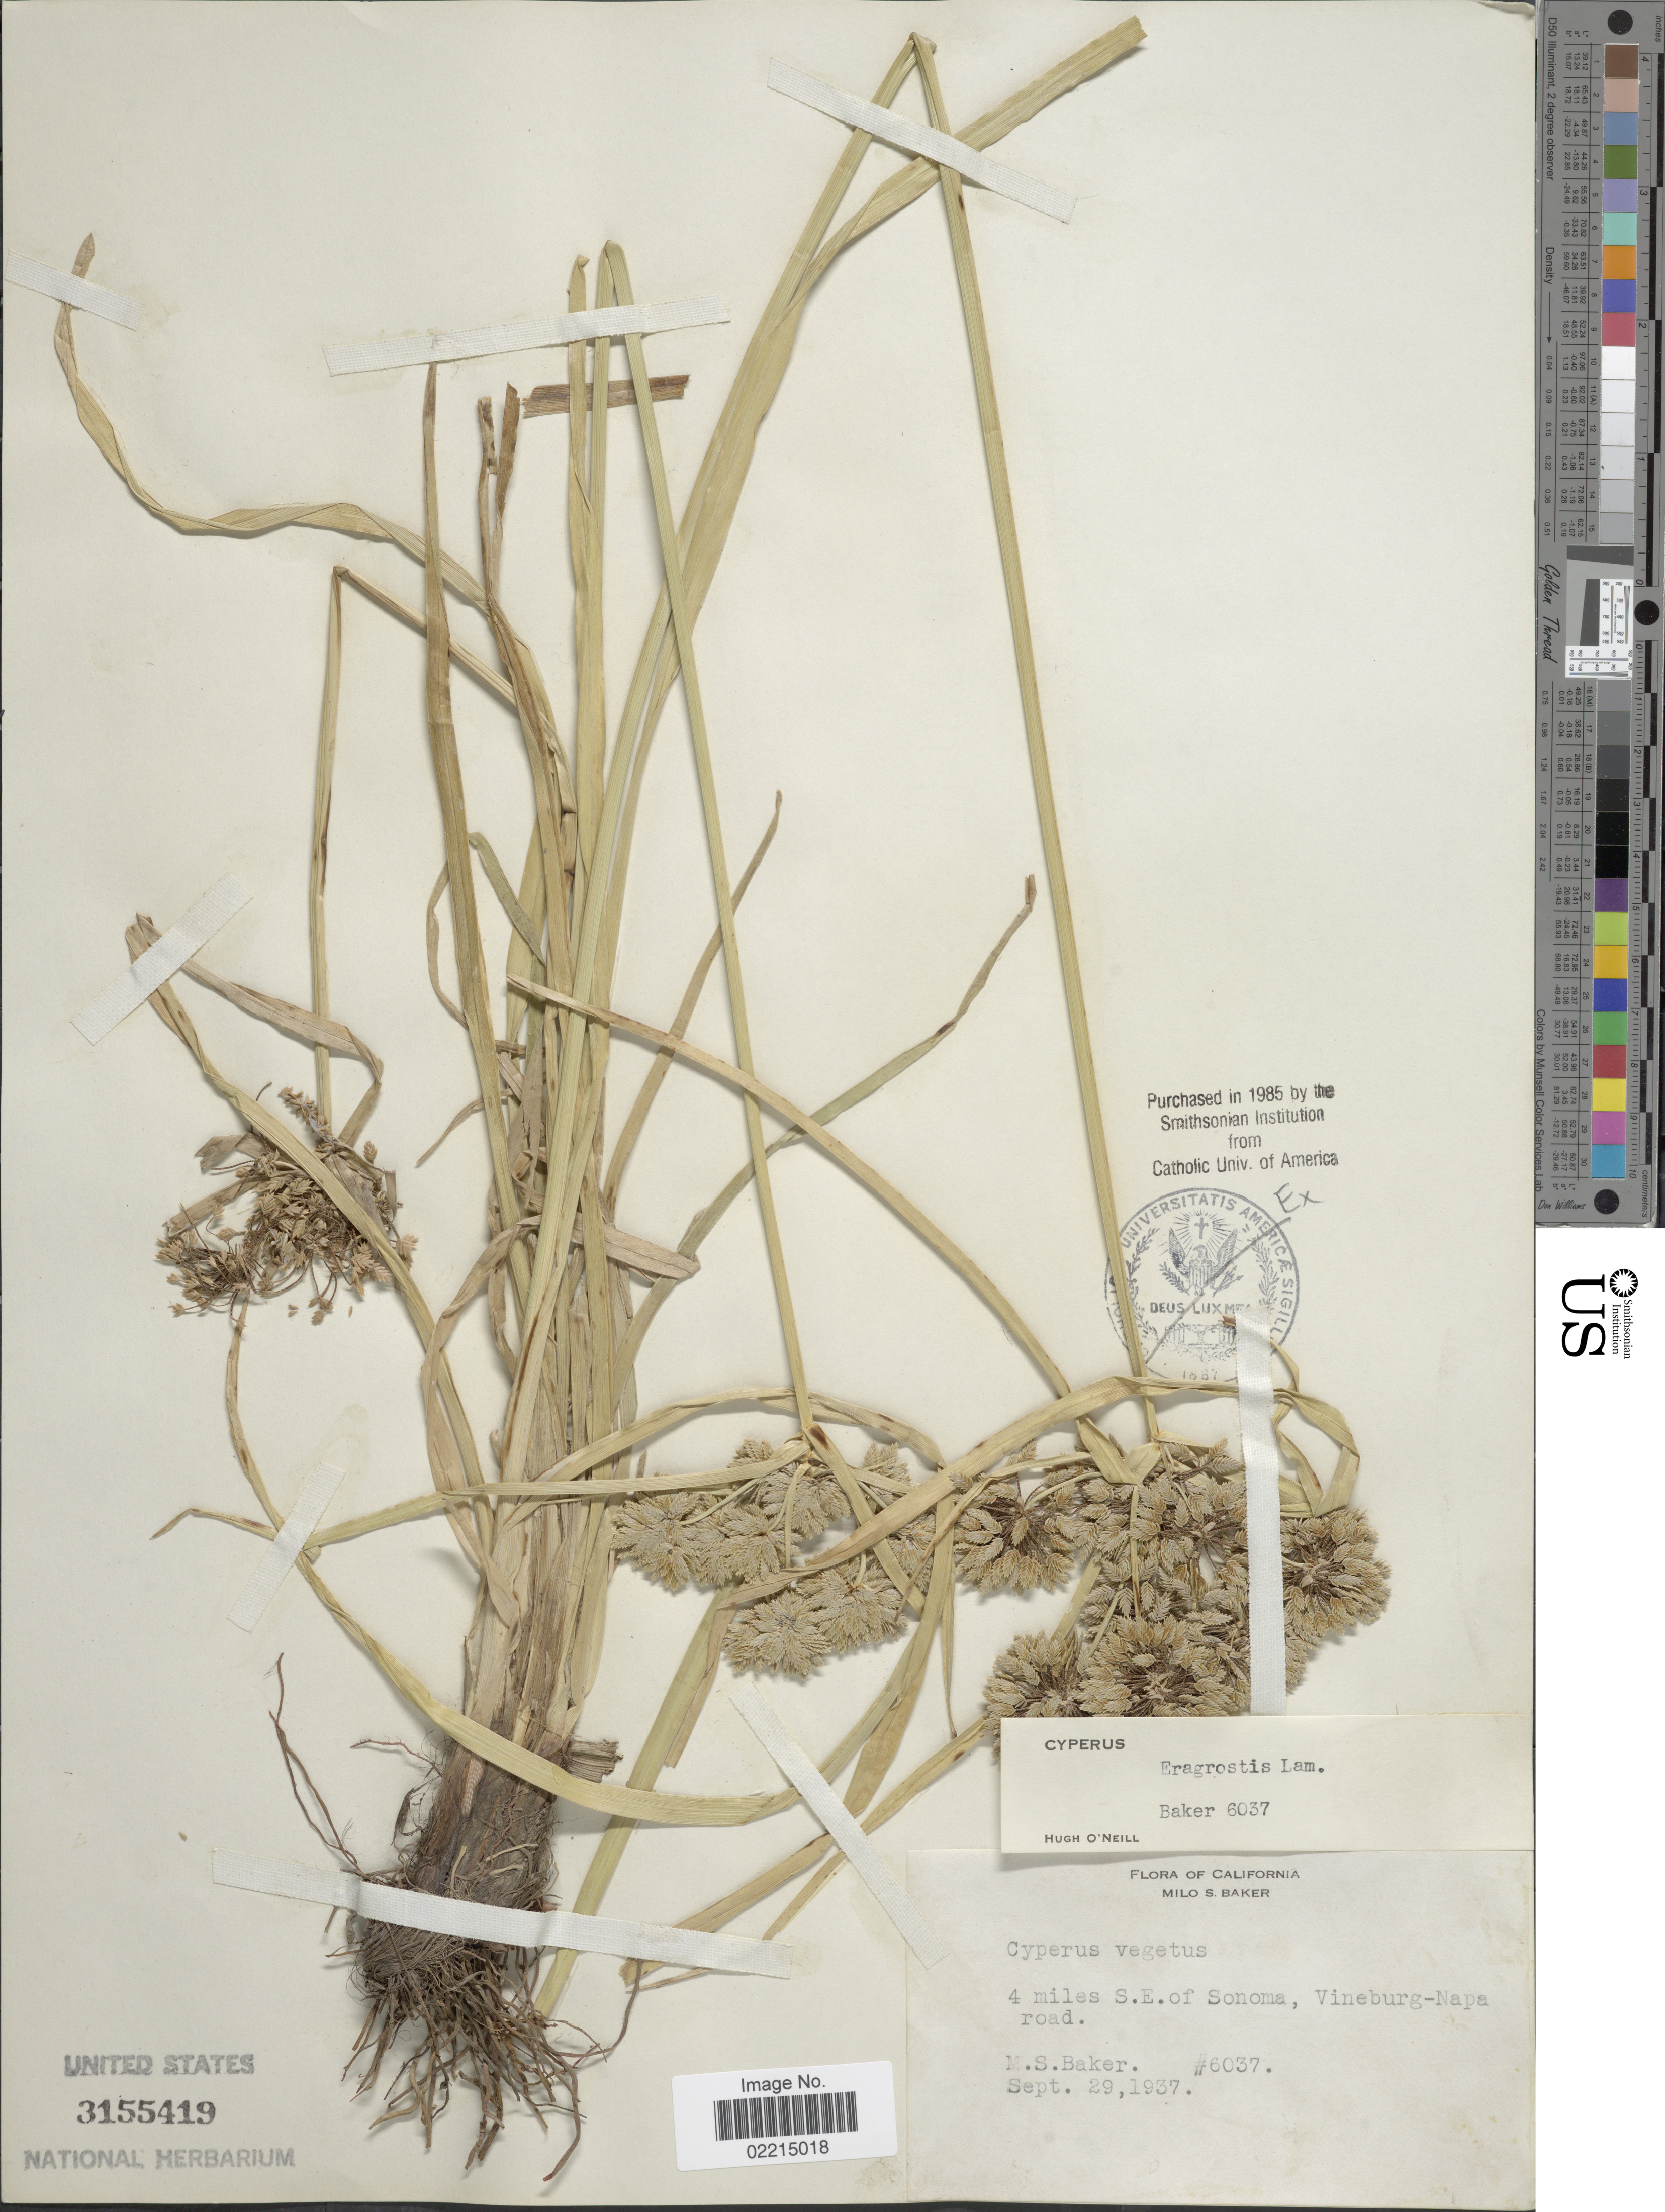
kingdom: Plantae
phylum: Tracheophyta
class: Liliopsida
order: Poales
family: Cyperaceae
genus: Cyperus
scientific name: Cyperus eragrostis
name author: Lam.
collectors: M. S. Baker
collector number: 6037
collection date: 1937-09-29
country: United States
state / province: California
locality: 4 miles S.E. of Sonoma, Vineburg-Napa road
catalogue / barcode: US 3155419